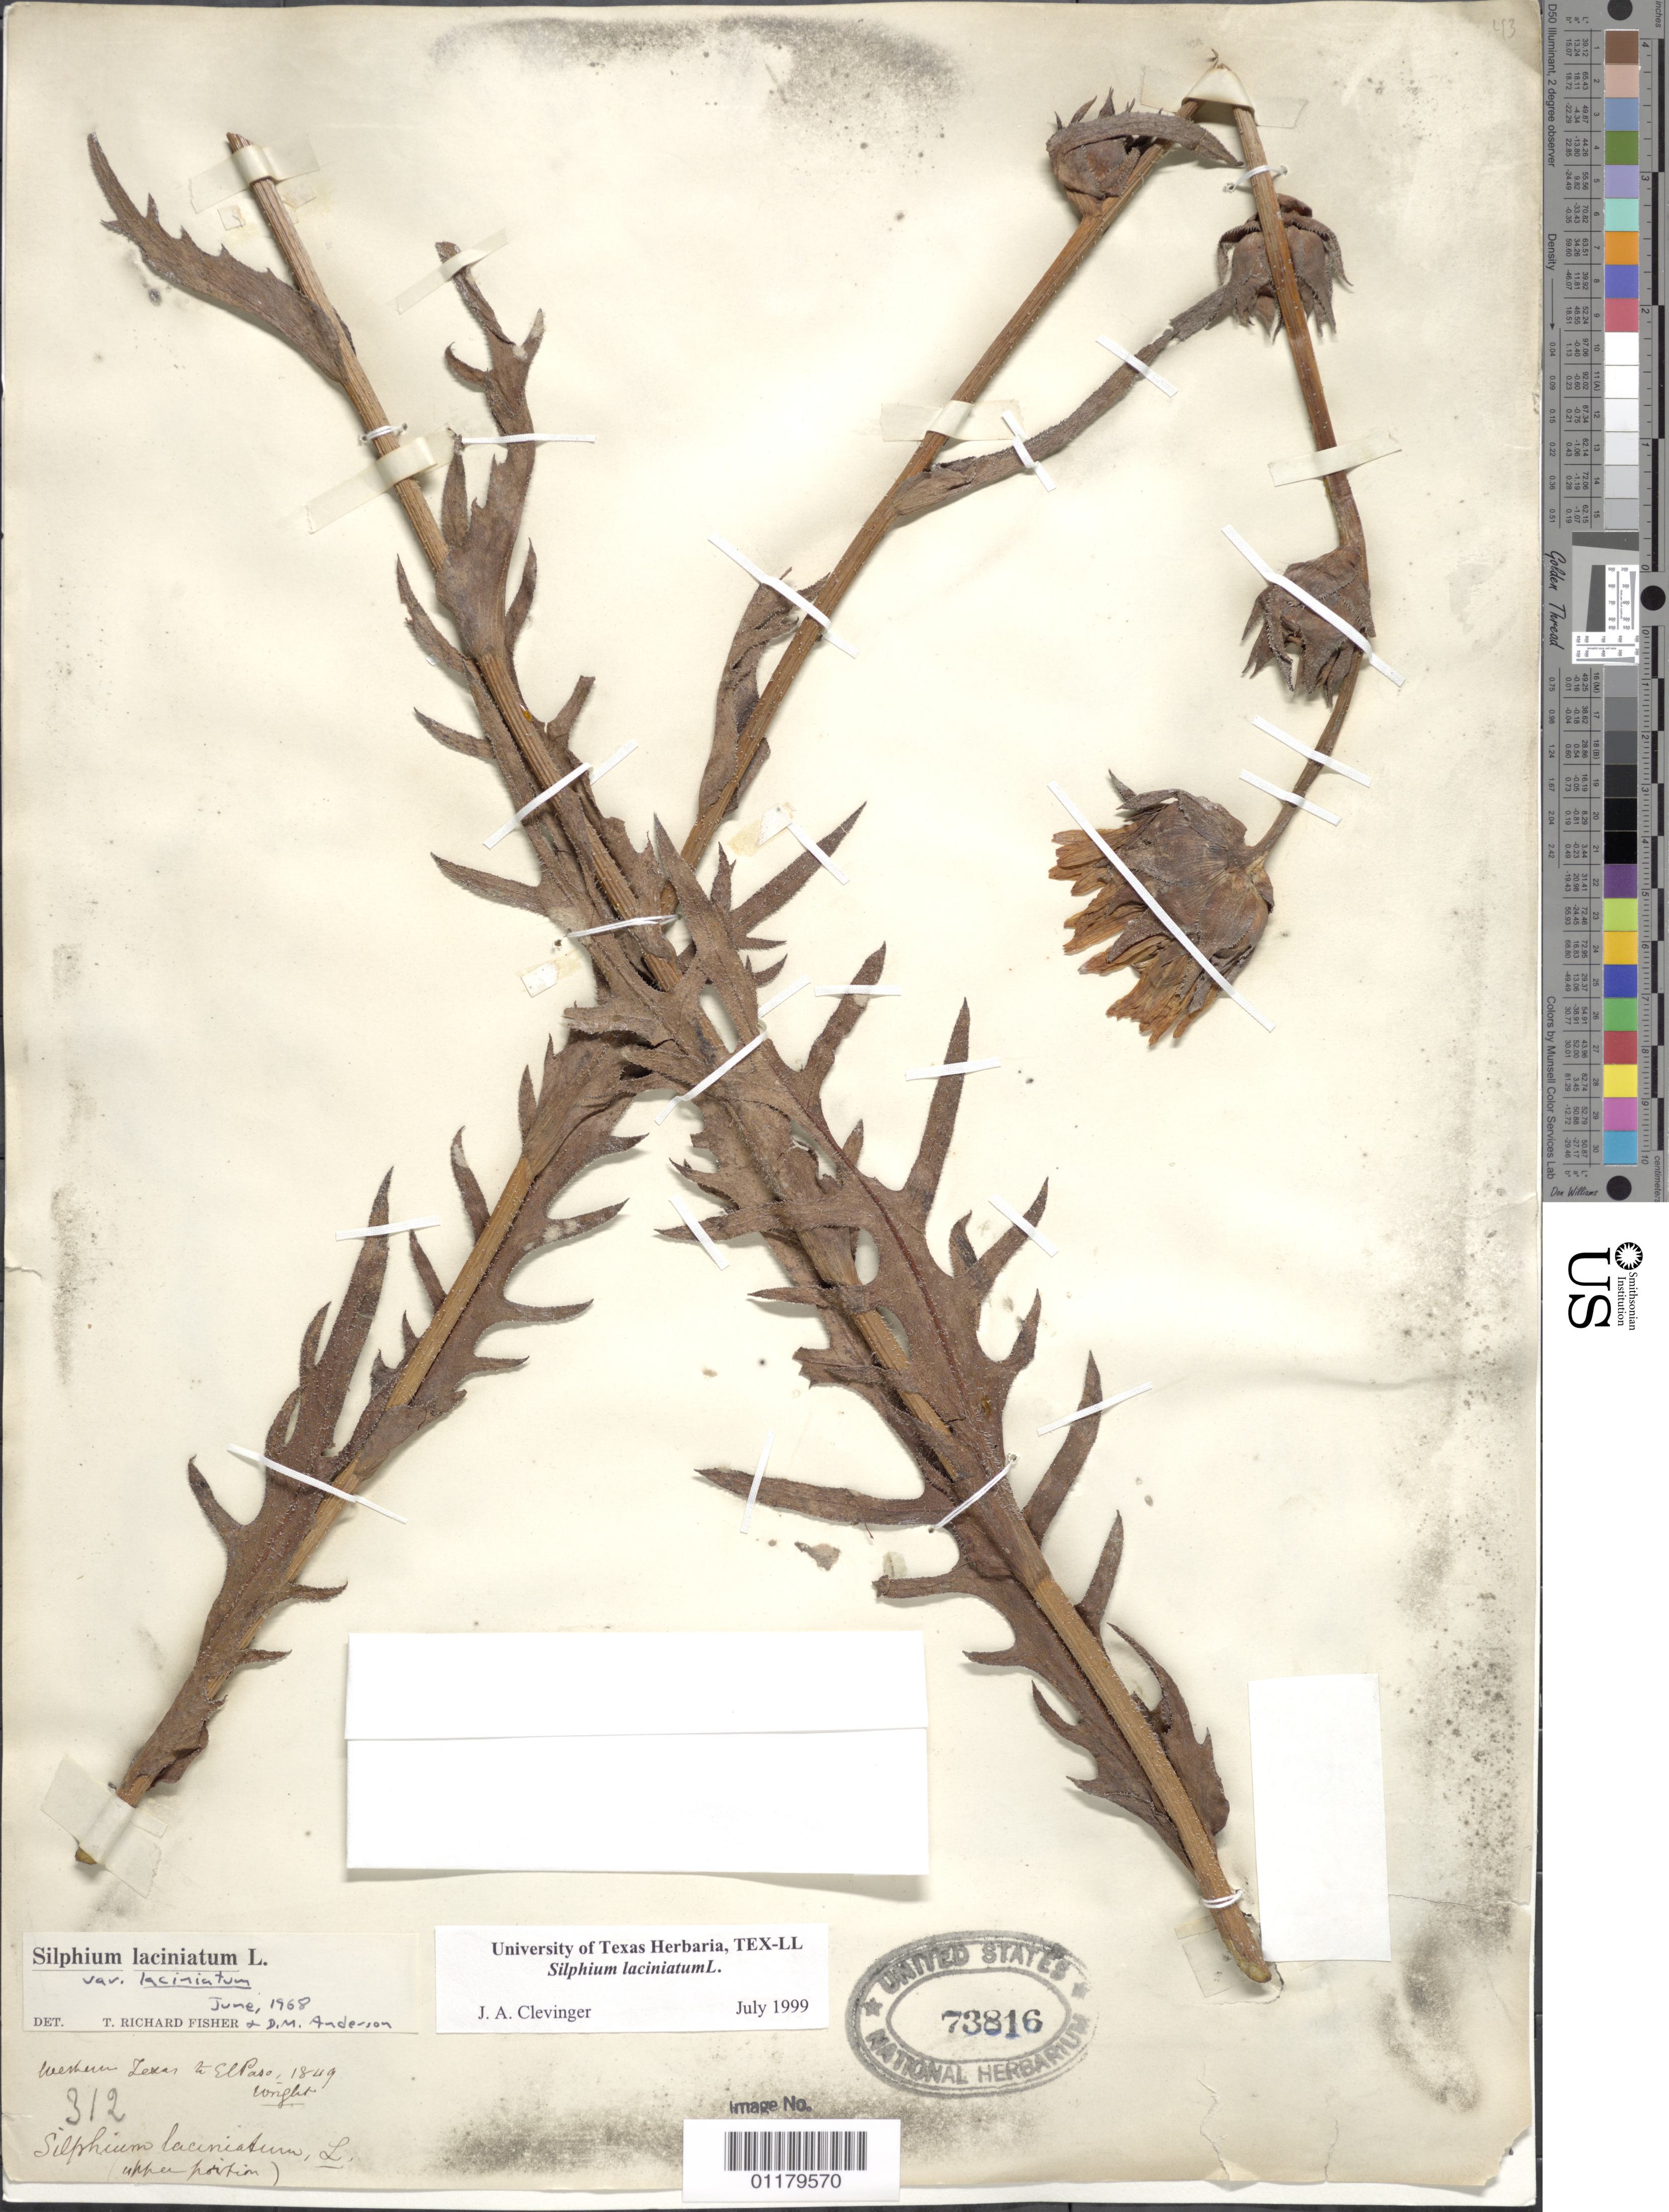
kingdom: Plantae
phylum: Tracheophyta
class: Magnoliopsida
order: Asterales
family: Asteraceae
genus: Silphium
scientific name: Silphium laciniatum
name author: L.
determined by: Clevinger, Jennifer A.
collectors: C. Wright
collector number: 312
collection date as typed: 1849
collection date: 1849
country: United States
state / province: New Mexico / Texas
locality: from Western Texas to El Paso, New Mexico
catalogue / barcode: US 73816